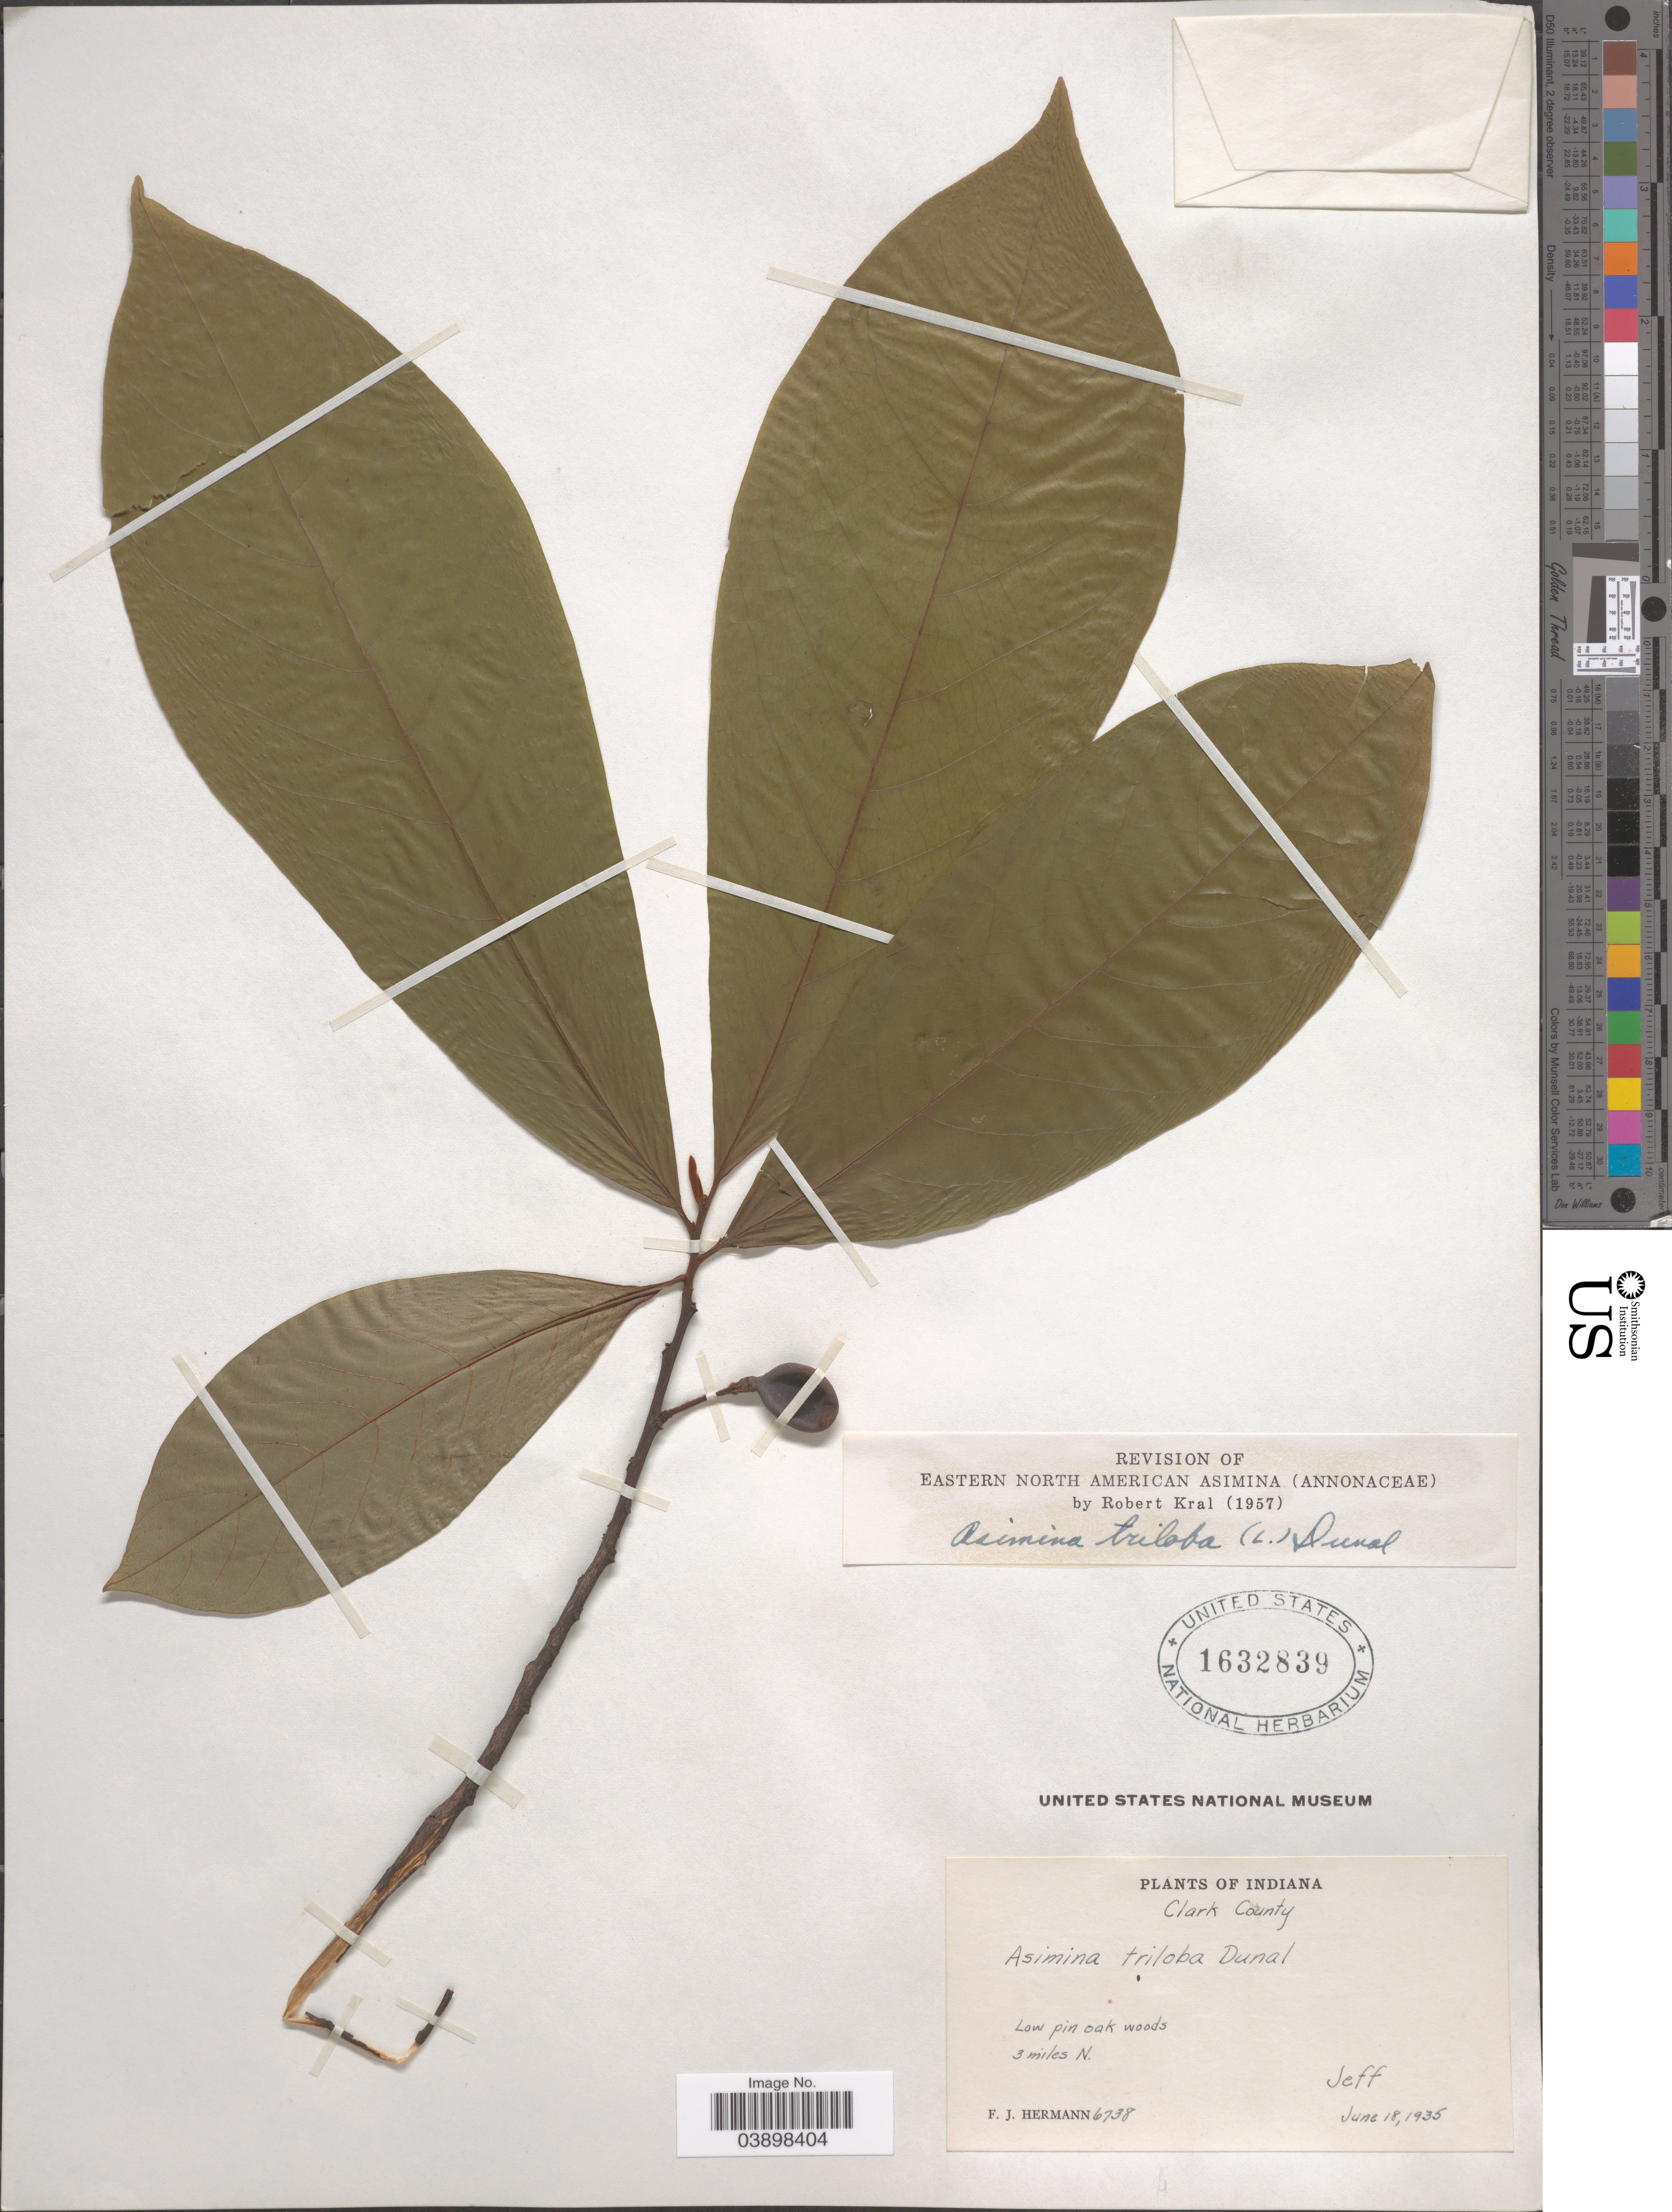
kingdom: Plantae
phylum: Tracheophyta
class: Magnoliopsida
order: Magnoliales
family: Annonaceae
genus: Asimina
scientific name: Asimina triloba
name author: (L.) Dunal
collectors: F. J. Hermann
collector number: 6738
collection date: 1935-06-18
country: United States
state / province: Indiana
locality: Clark County. Low pin oak woods 3 miles N. Jeff.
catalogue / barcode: US 1632839